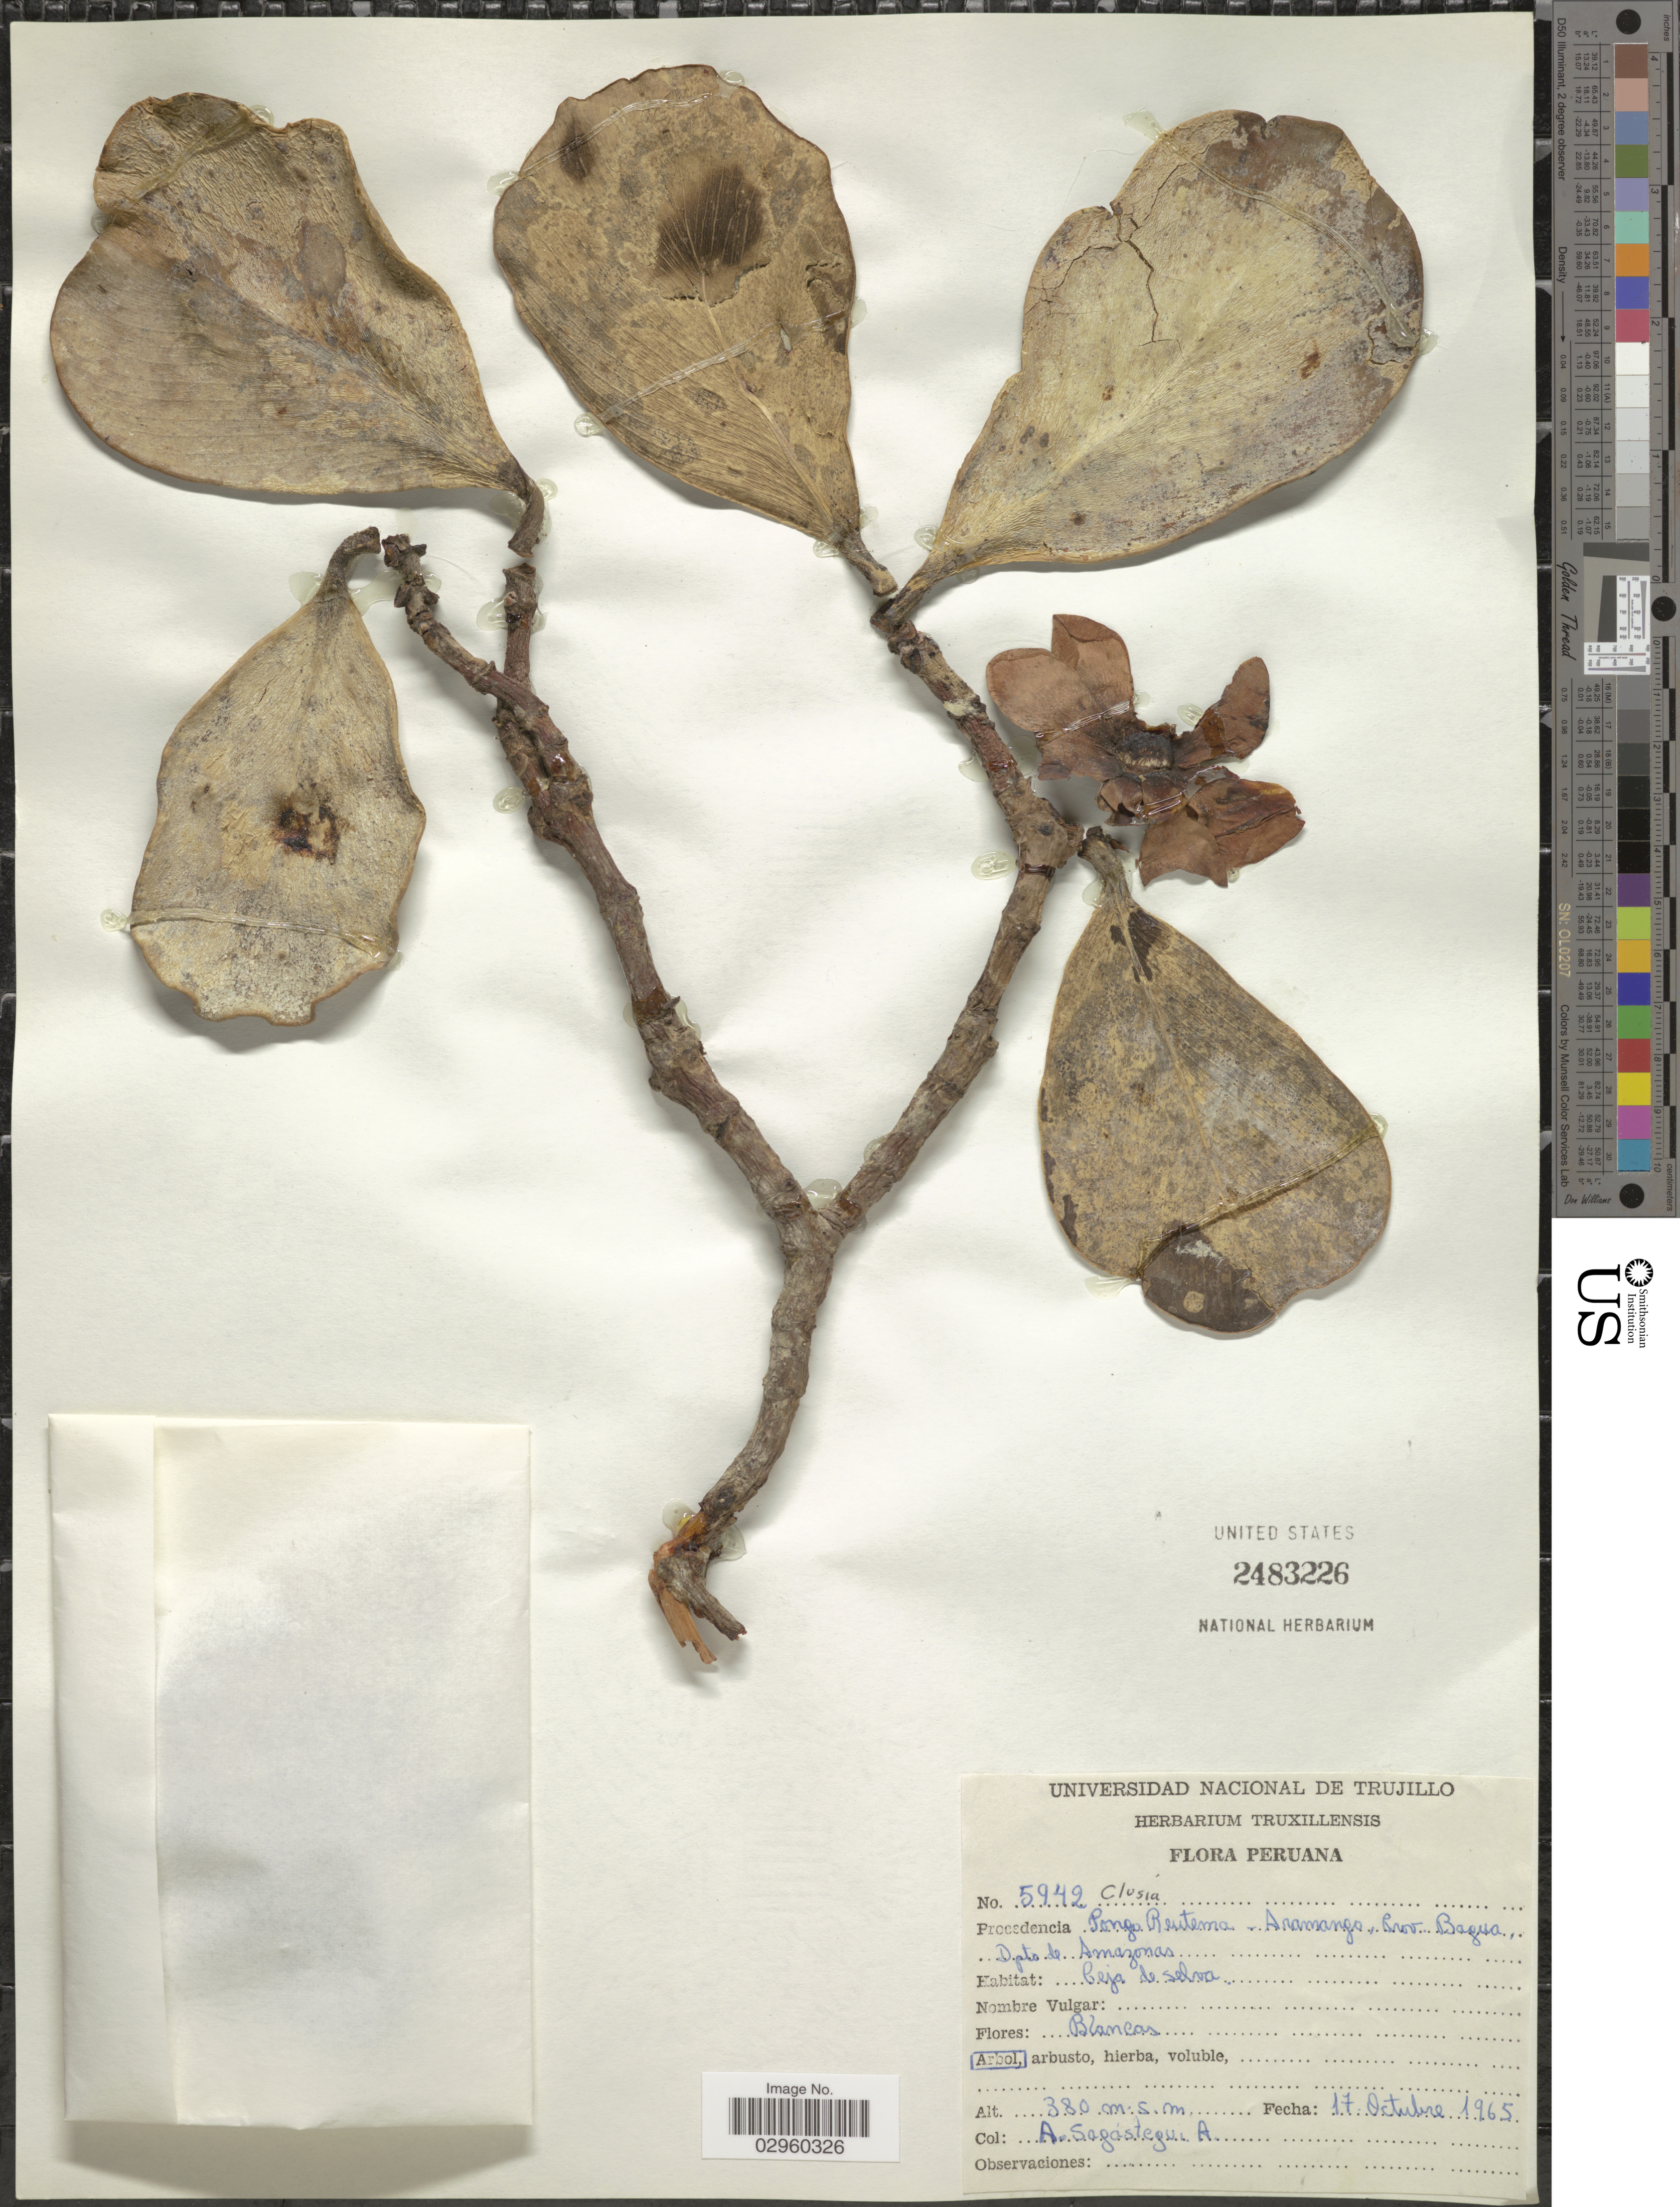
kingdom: Plantae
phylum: Tracheophyta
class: Magnoliopsida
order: Malpighiales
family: Clusiaceae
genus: Clusia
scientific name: Clusia sp.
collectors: A. Sagástegui A.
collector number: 5942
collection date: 1965-10-17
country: Peru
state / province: Amazonas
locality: Procedencia Pongo Reutema - Aramango, Prov. Bagua, Dpto. de Amazonas.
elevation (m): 380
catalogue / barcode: US 2483226